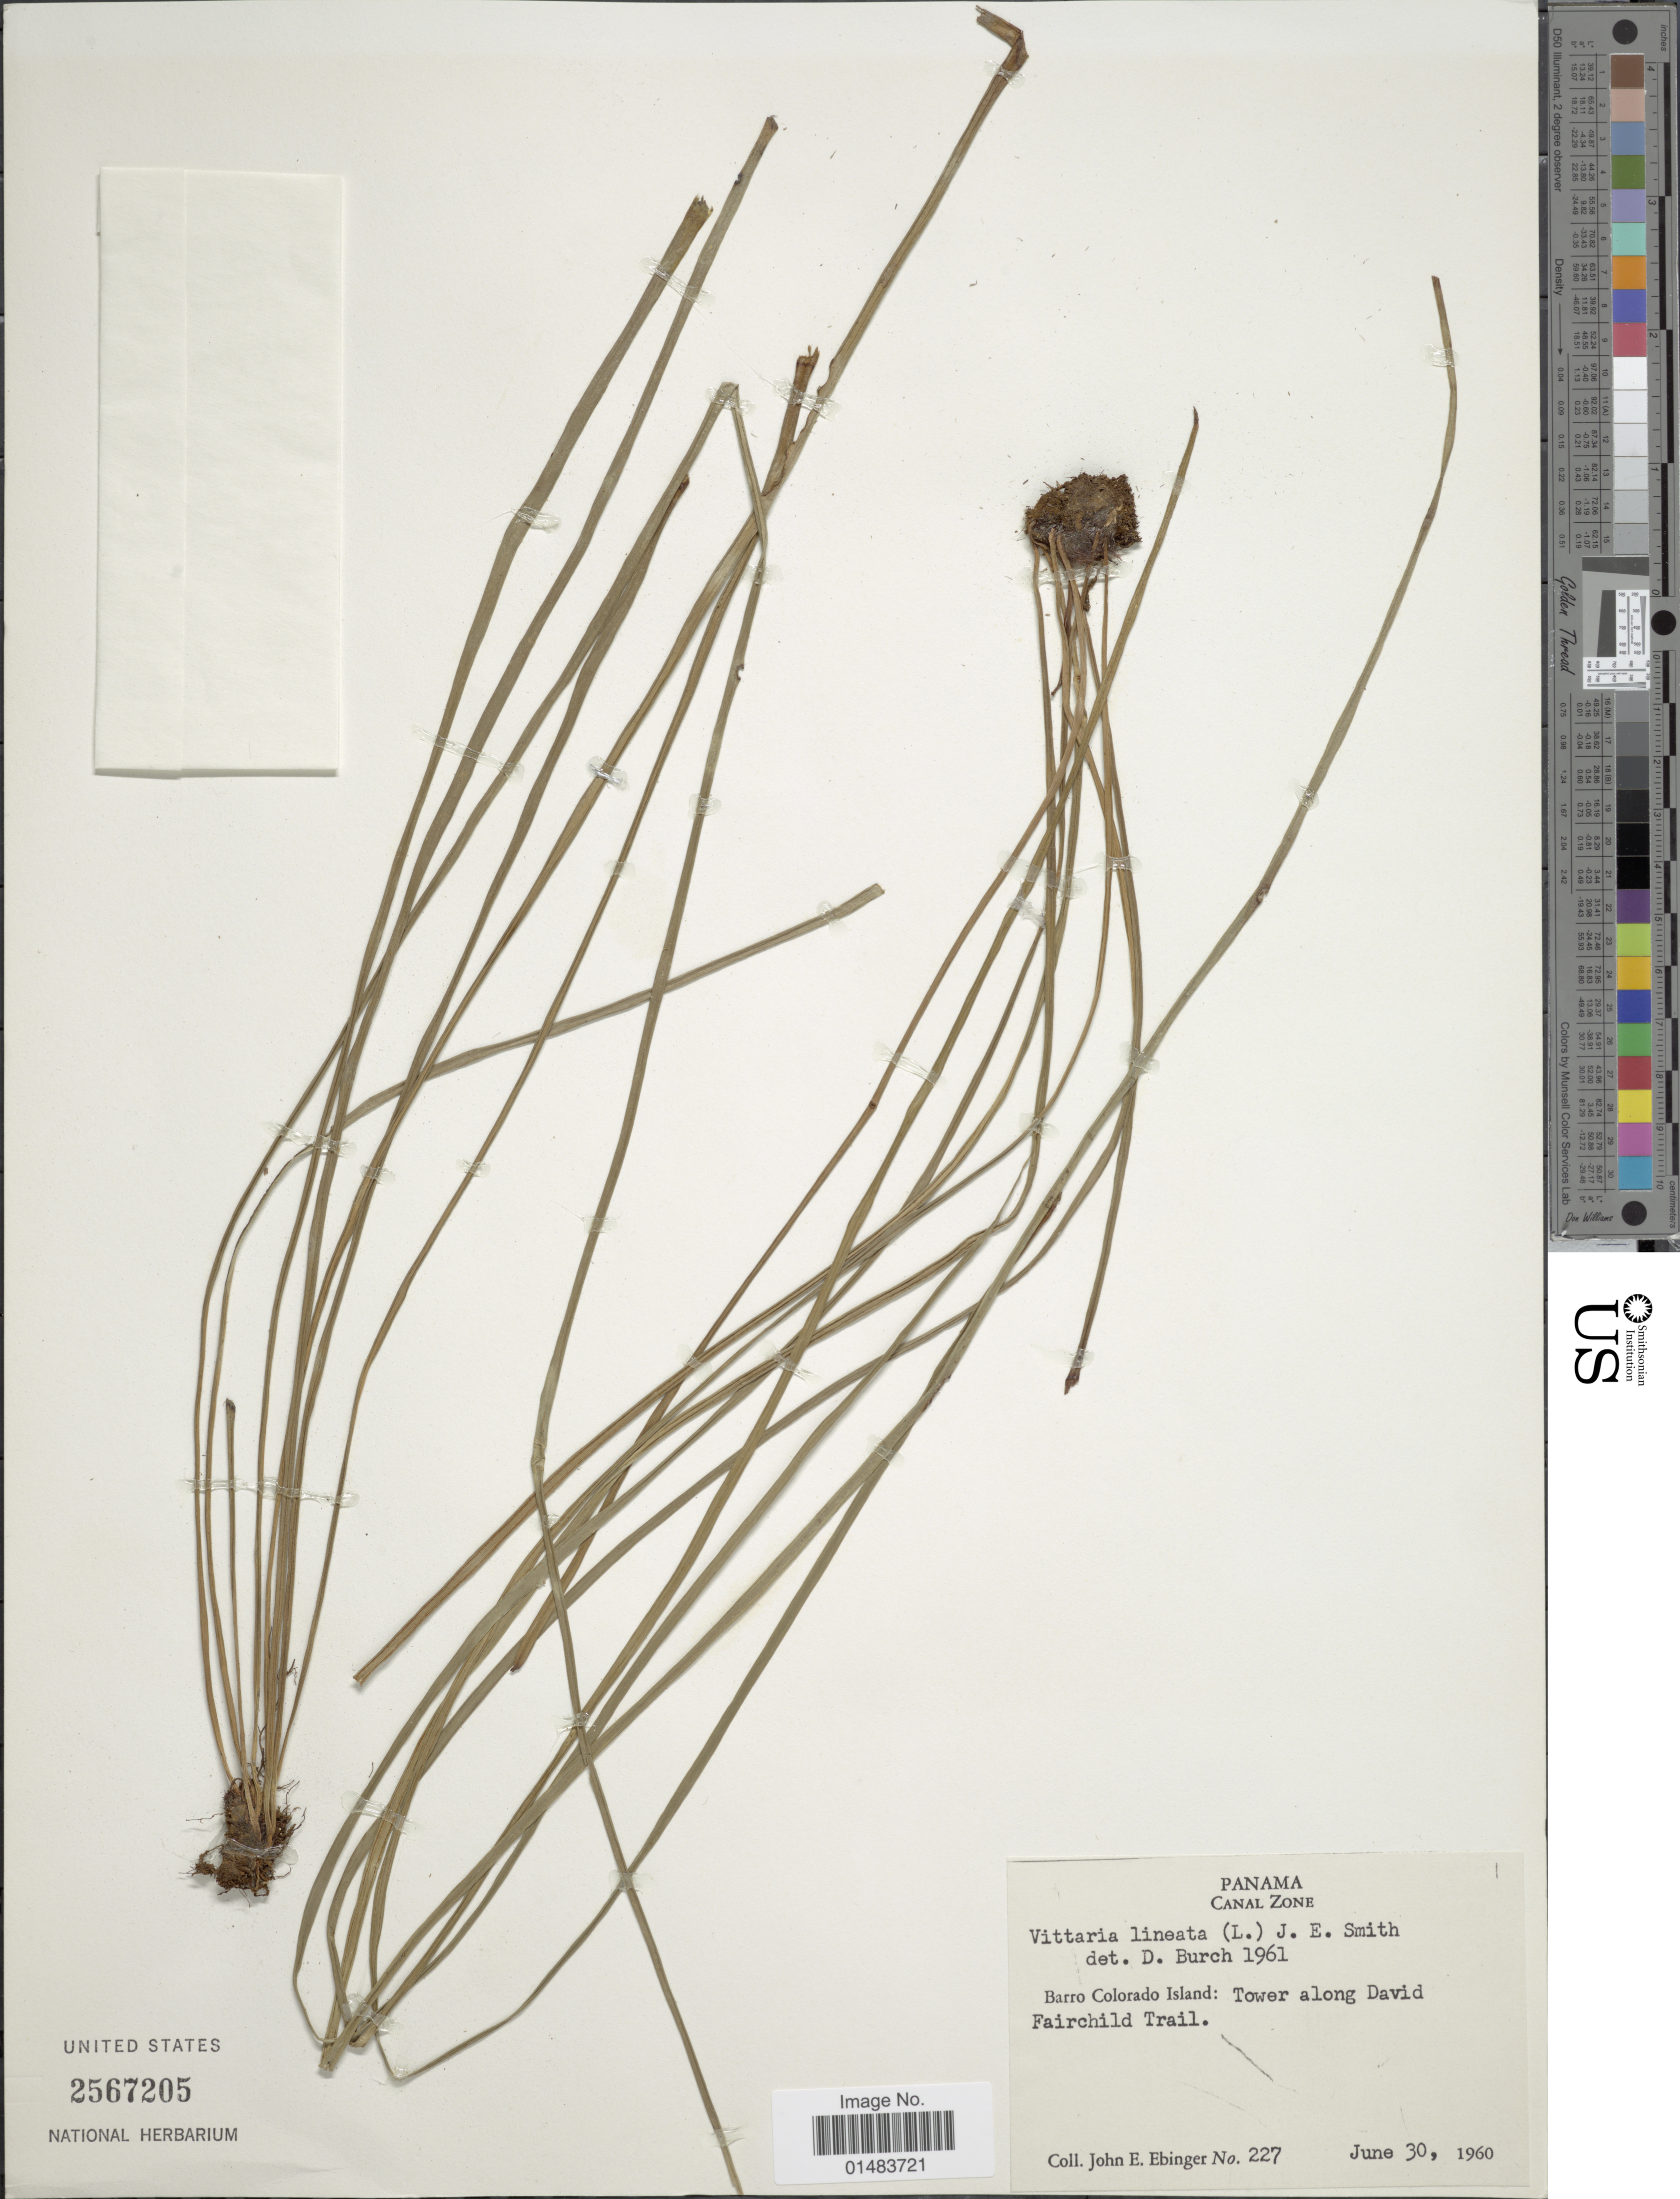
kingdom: Plantae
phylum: Tracheophyta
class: Polypodiopsida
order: Polypodiales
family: Pteridaceae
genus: Vittaria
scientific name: Vittaria lineata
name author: (L.) Sm.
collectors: J. Ebinger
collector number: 227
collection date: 1960-06-30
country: Panama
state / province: Panamá Oeste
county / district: Canal Zone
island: Barro Colorado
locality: Barro Colorado Island: Tower along David Fairchild Trail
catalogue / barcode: US 2567205